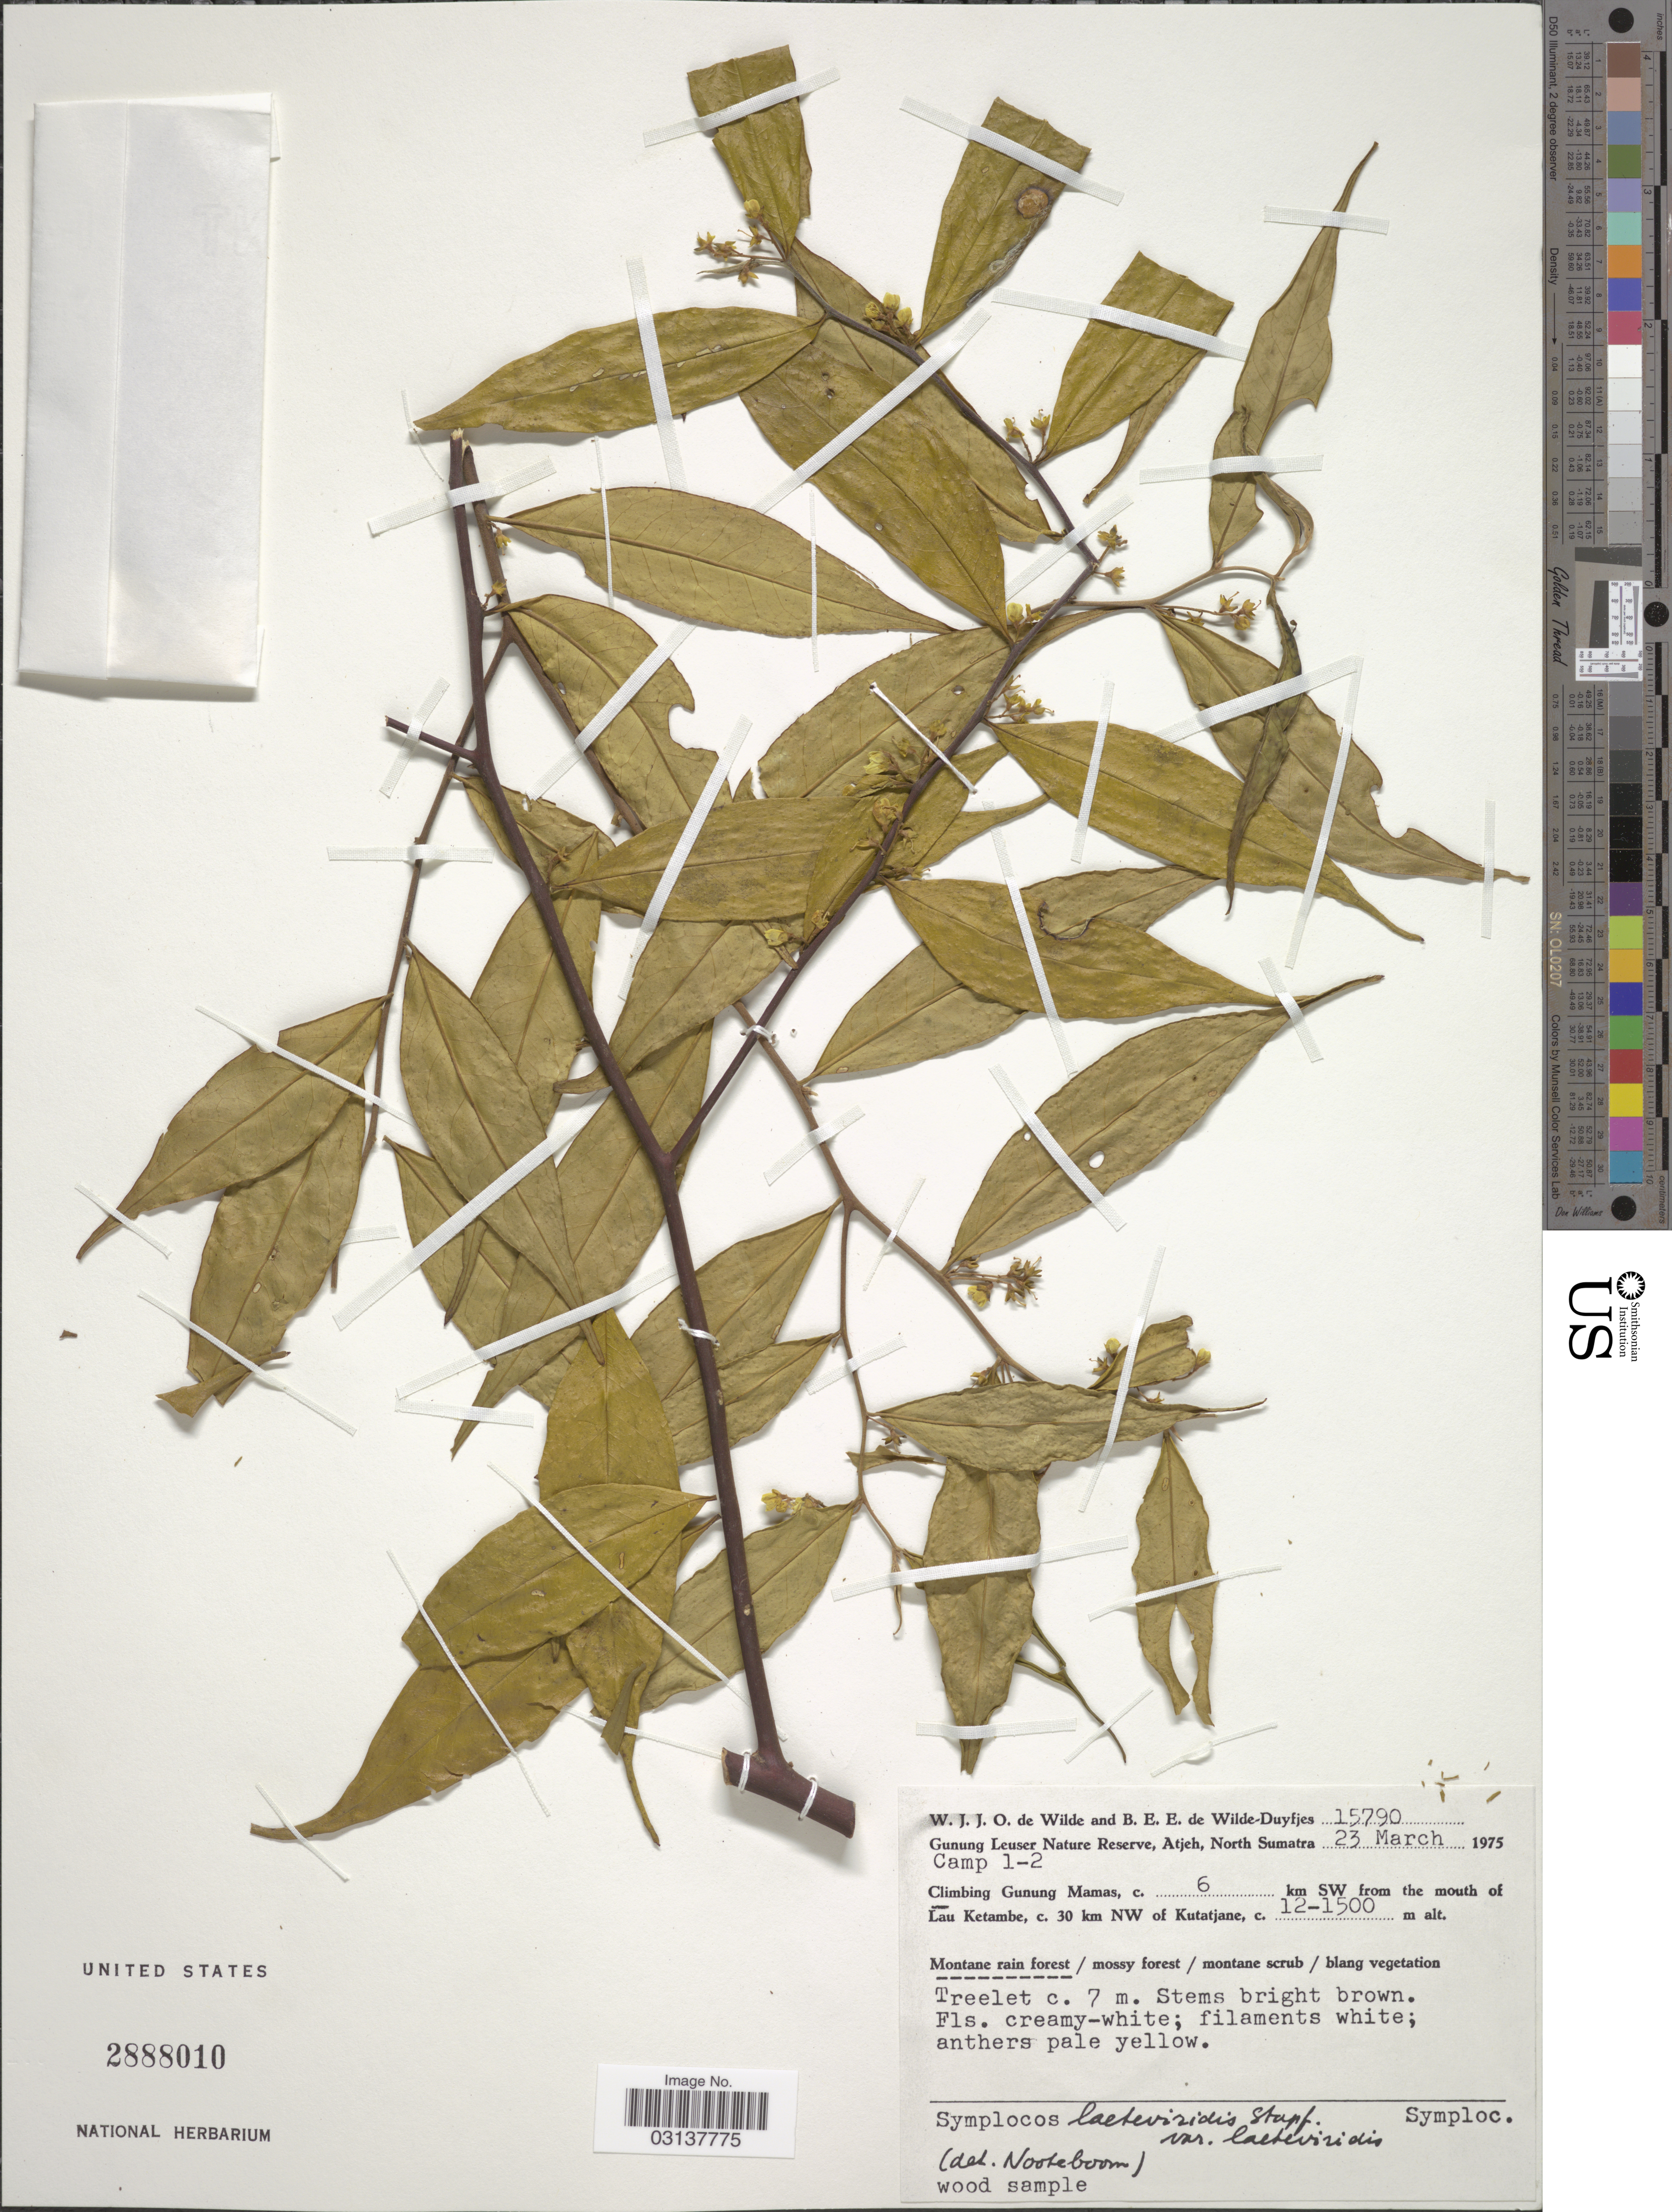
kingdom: Plantae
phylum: Tracheophyta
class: Magnoliopsida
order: Ericales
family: Symplocaceae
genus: Symplocos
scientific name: Symplocos laeteviridis var. laeteviridis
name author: Stapf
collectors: W. J. de Wilde & B. E. de Wilde-Duyfjes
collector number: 15790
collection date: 1975-03-23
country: Indonesia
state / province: Sumatra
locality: Gunung Leuser Nature Reserve, Atjeh, North Sumatra, Camp 1-2, Climbing Gunung Mamas, c. 6 km SW from the mouth of Lau Ketambe, c. 30 km NW of Kutatjane.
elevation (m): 1200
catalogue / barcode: US 2888010